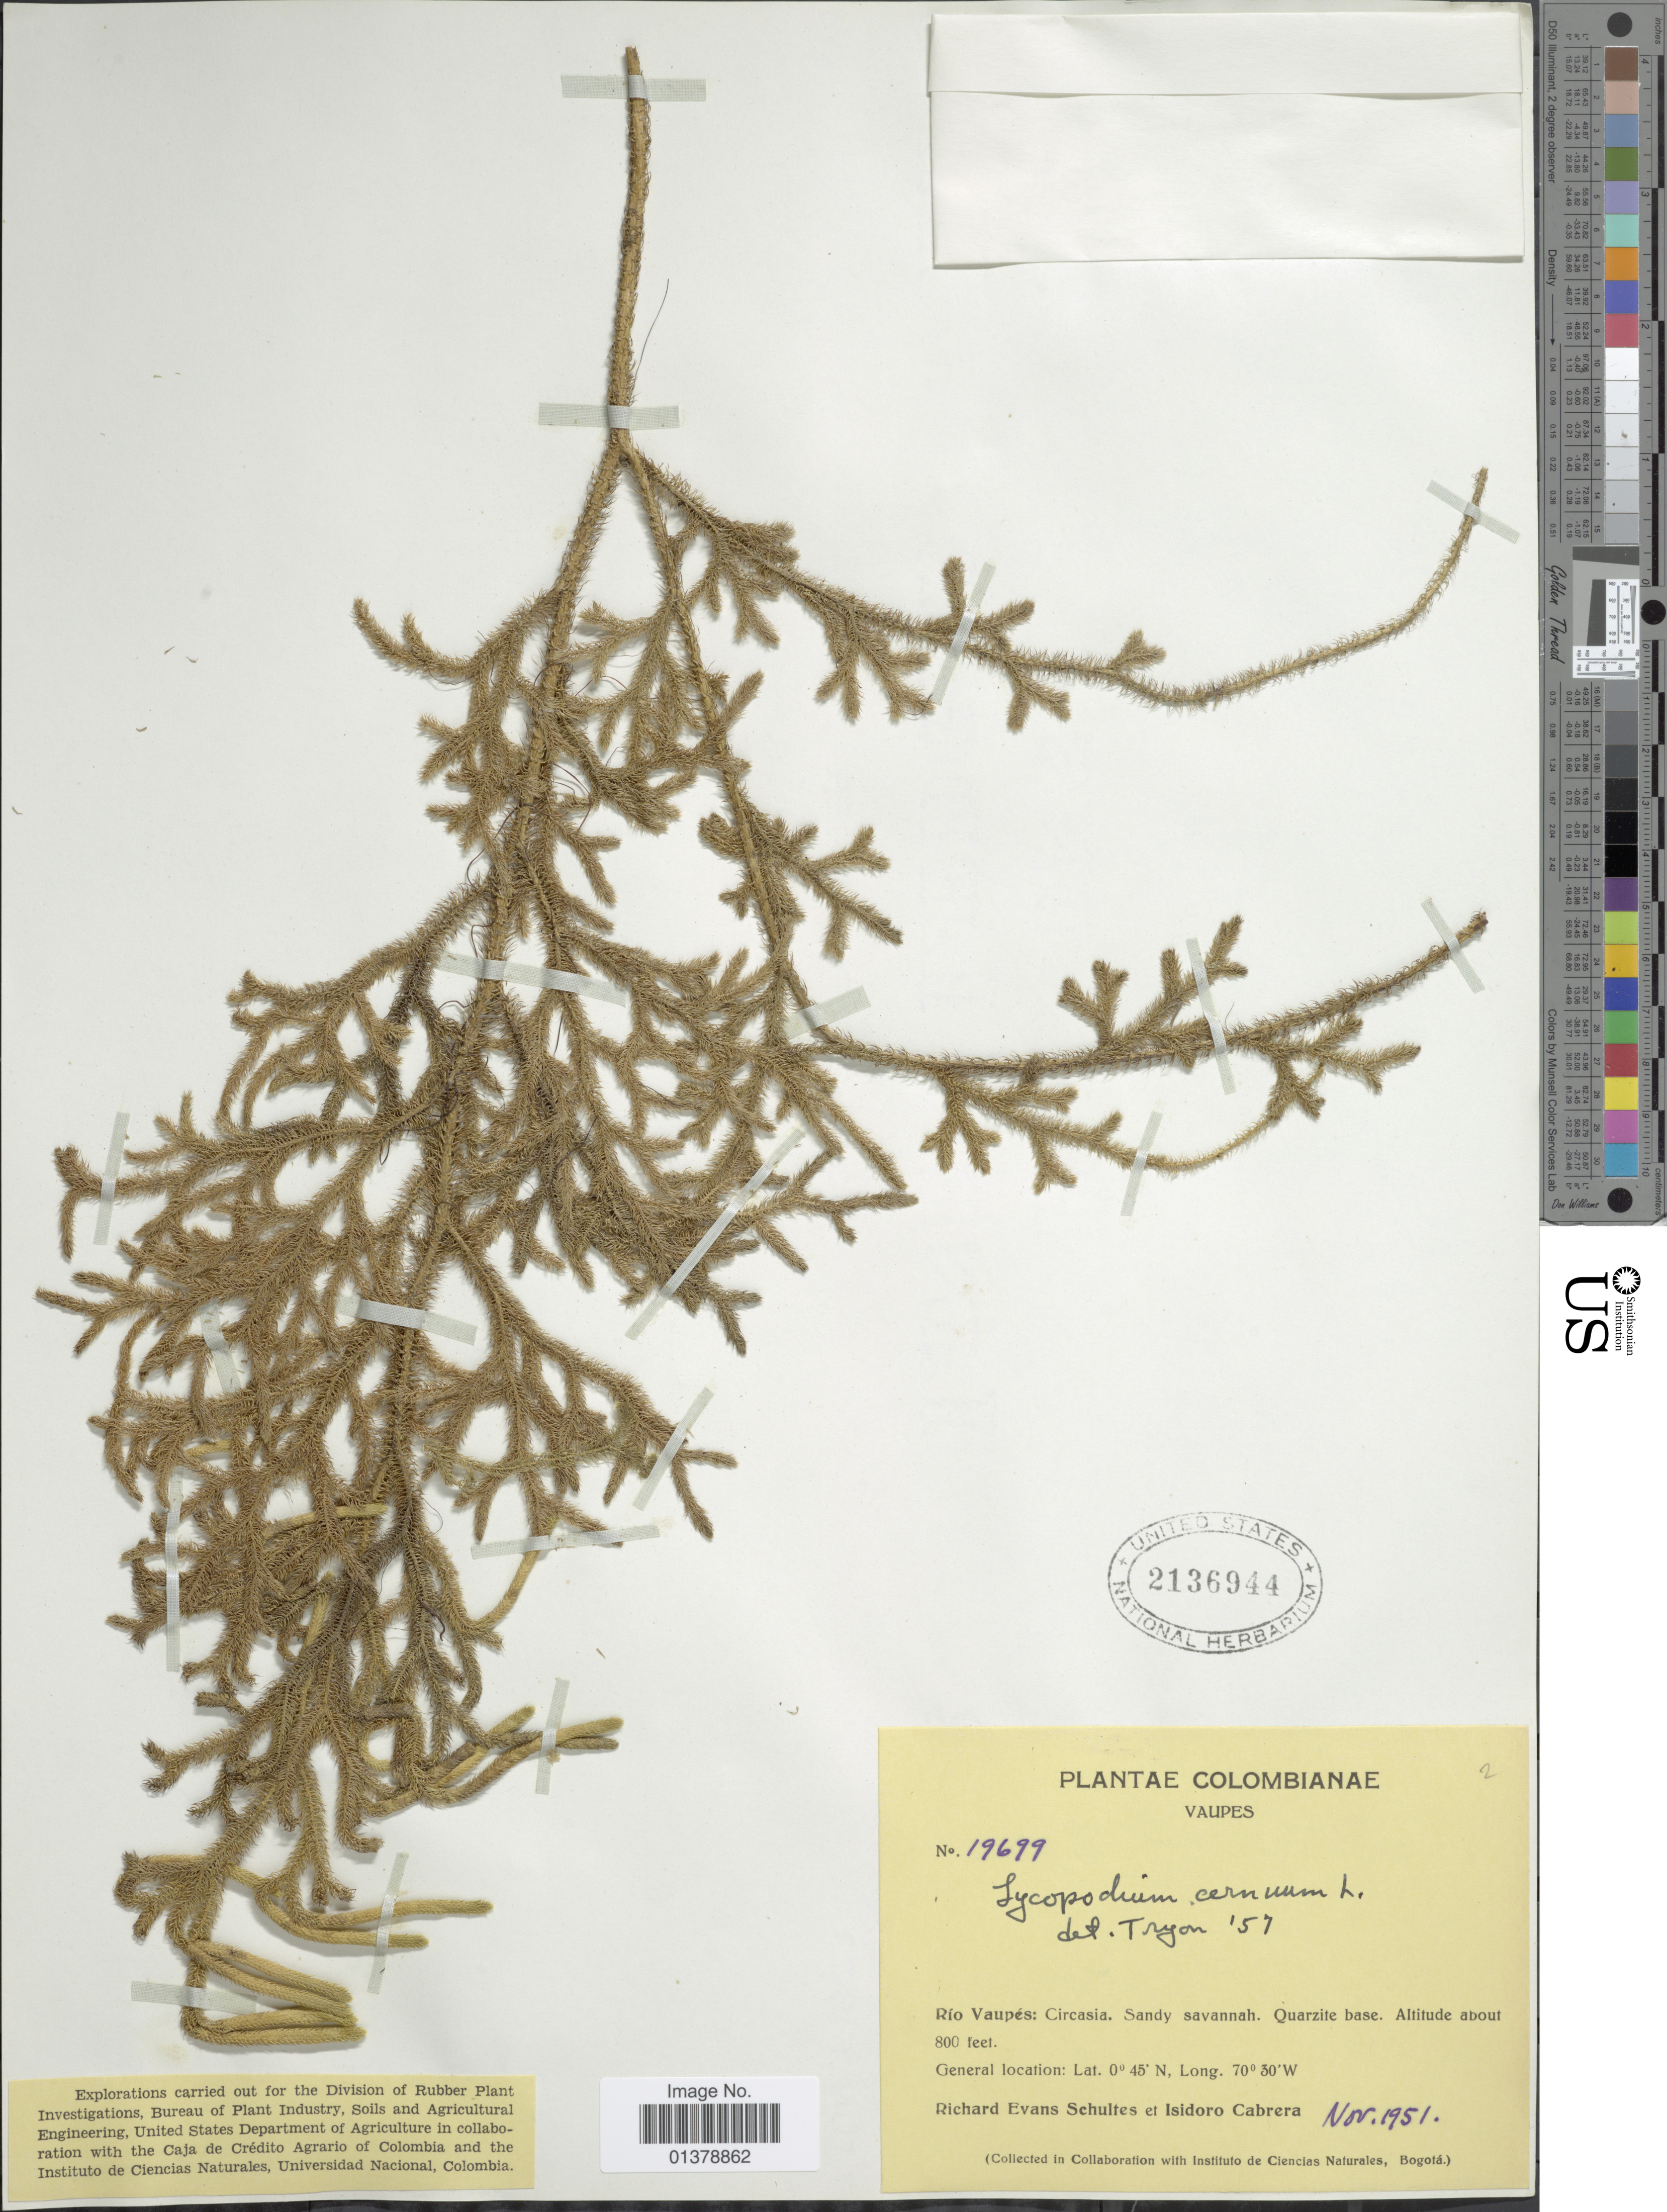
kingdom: Plantae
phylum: Tracheophyta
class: Lycopodiopsida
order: Lycopodiales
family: Lycopodiaceae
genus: Palhinhaea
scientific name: Palhinhaea camporum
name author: (B. Øllg. & P.G. Windisch) Holub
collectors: R. E. Schultes & I. Cabrera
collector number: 19699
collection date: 1951-11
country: Colombia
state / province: Vaupés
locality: Circasia, sandy savannah, Quarzite base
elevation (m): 244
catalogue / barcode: US 2136944